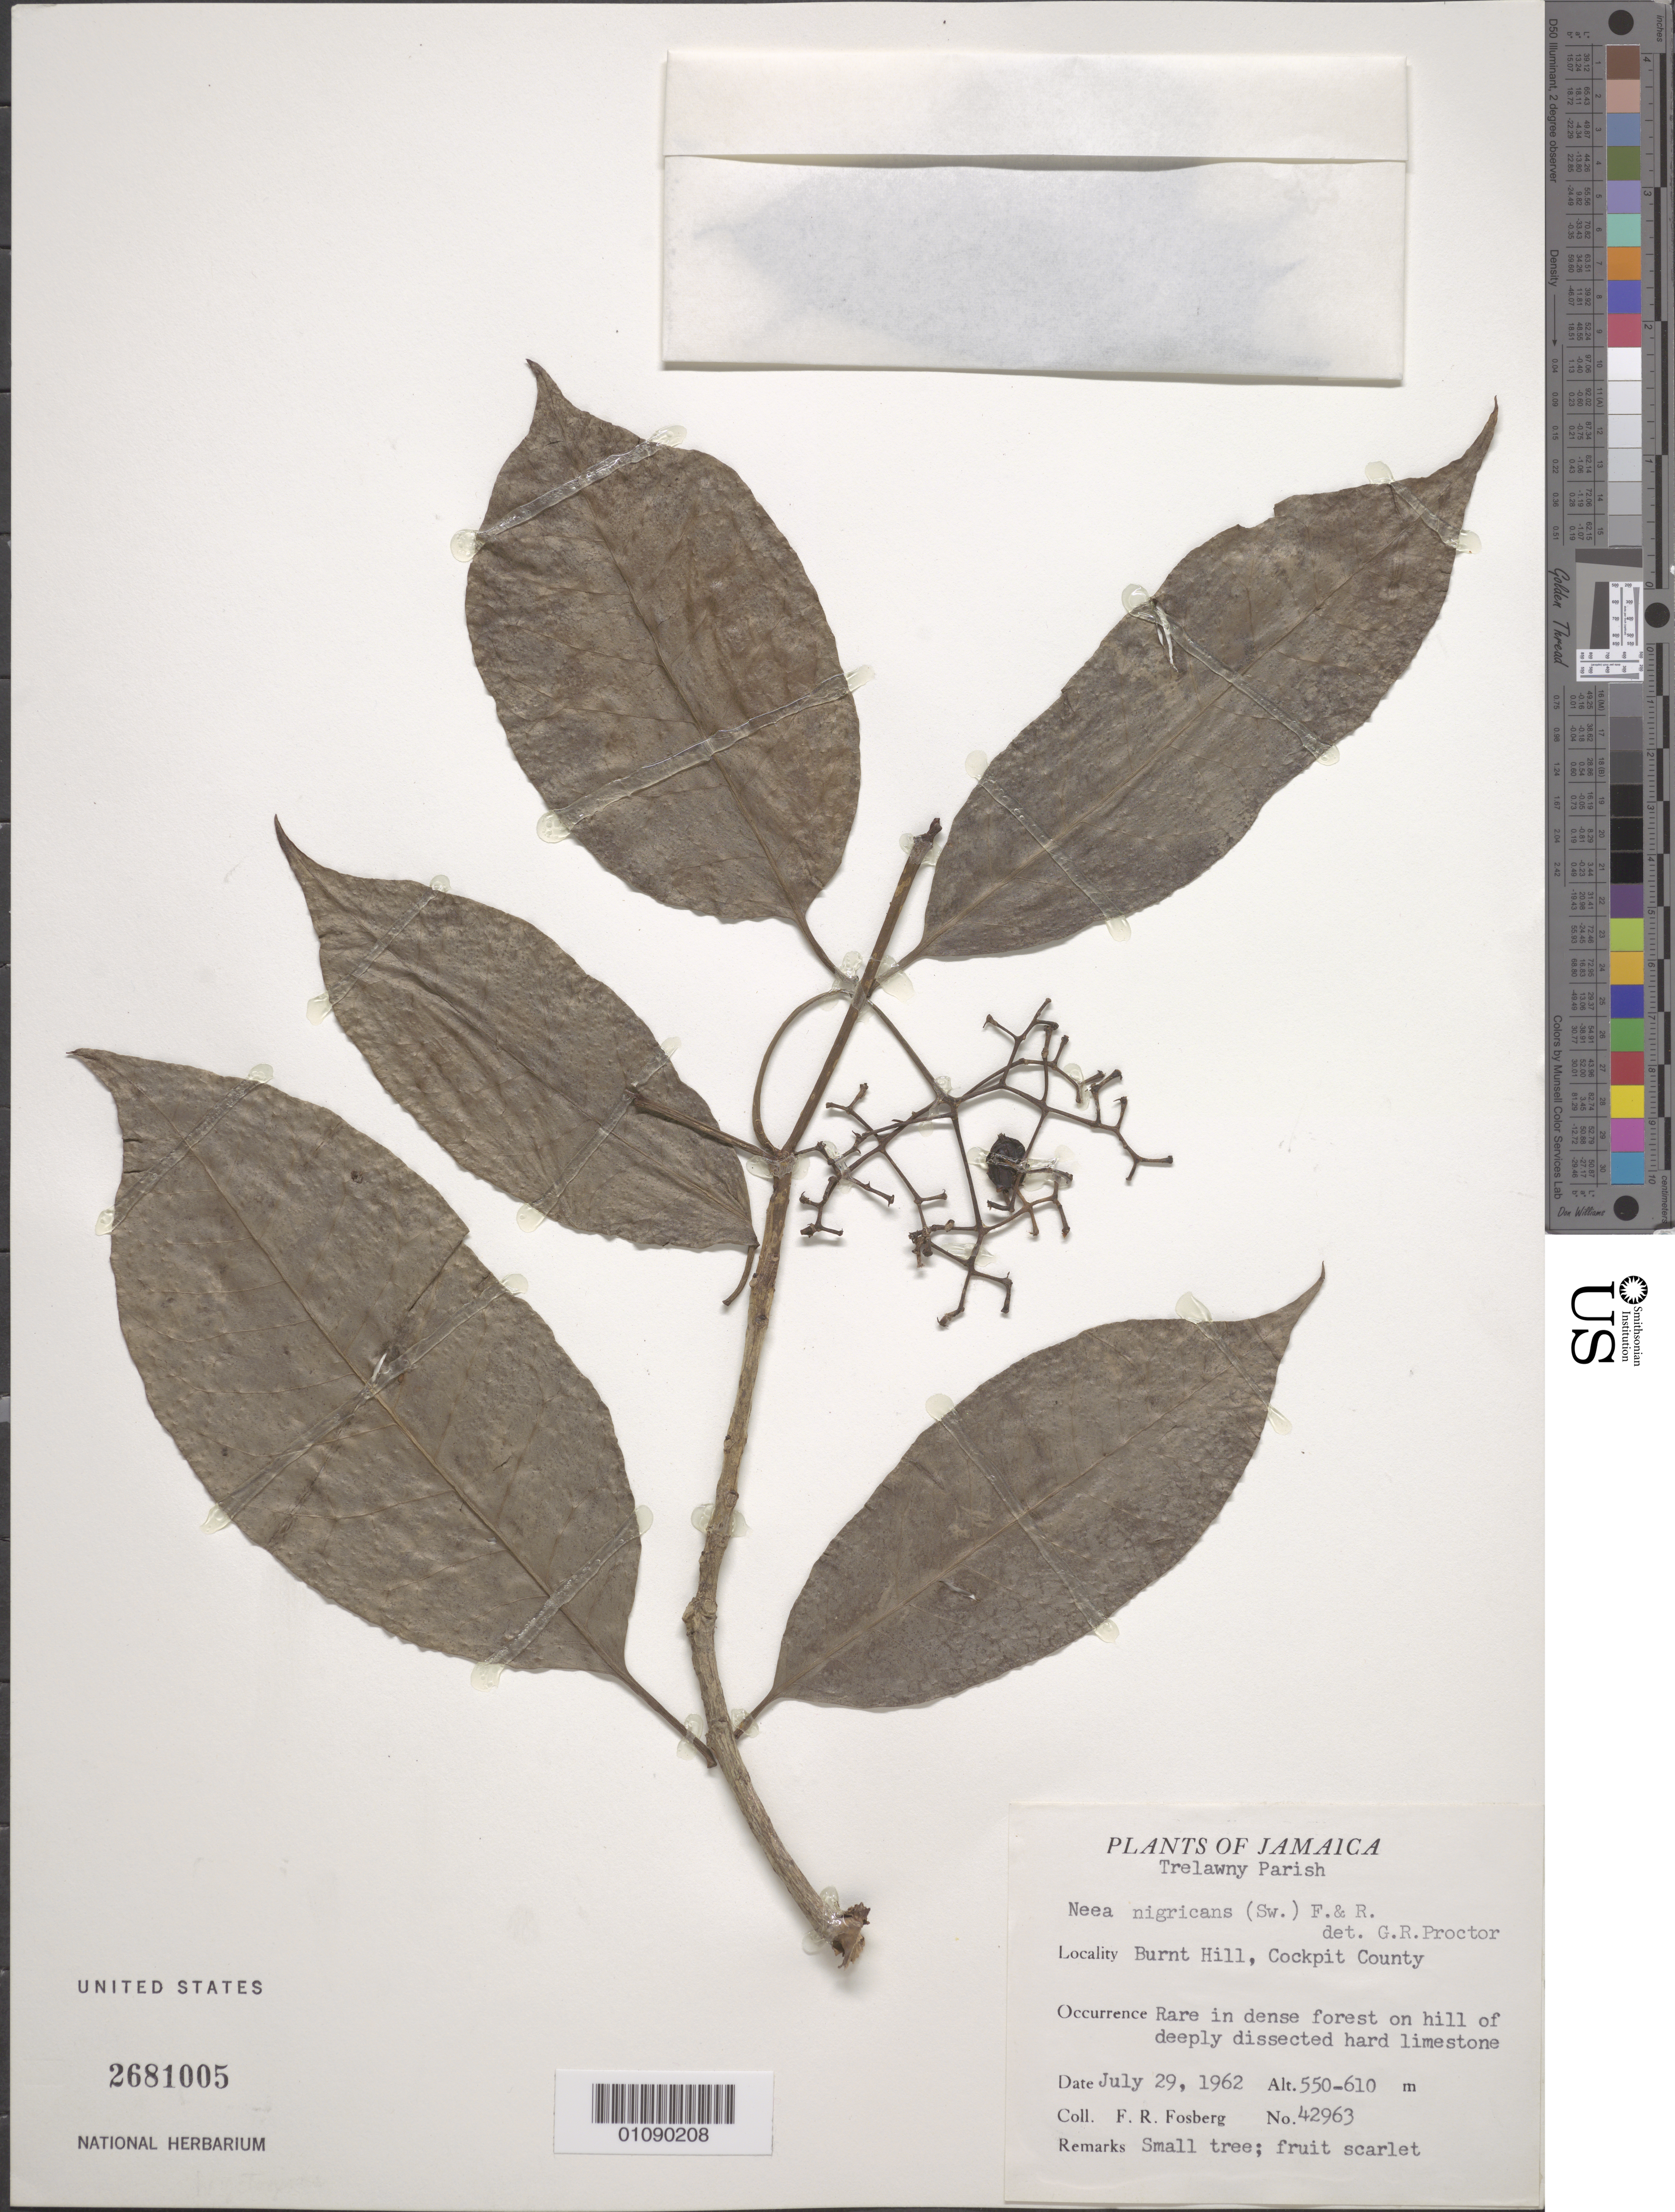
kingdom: Plantae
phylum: Tracheophyta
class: Magnoliopsida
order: Caryophyllales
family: Nyctaginaceae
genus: Neea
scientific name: Neea nigricans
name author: (Sw.) Fawc. & Rendle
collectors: F. R. Fosberg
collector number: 42963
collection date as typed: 29 Jul 1962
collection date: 1962-07-29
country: Jamaica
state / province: Trelawny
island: Jamaica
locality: Cockpit County, Burnt Hill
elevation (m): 550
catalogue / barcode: US 2681005